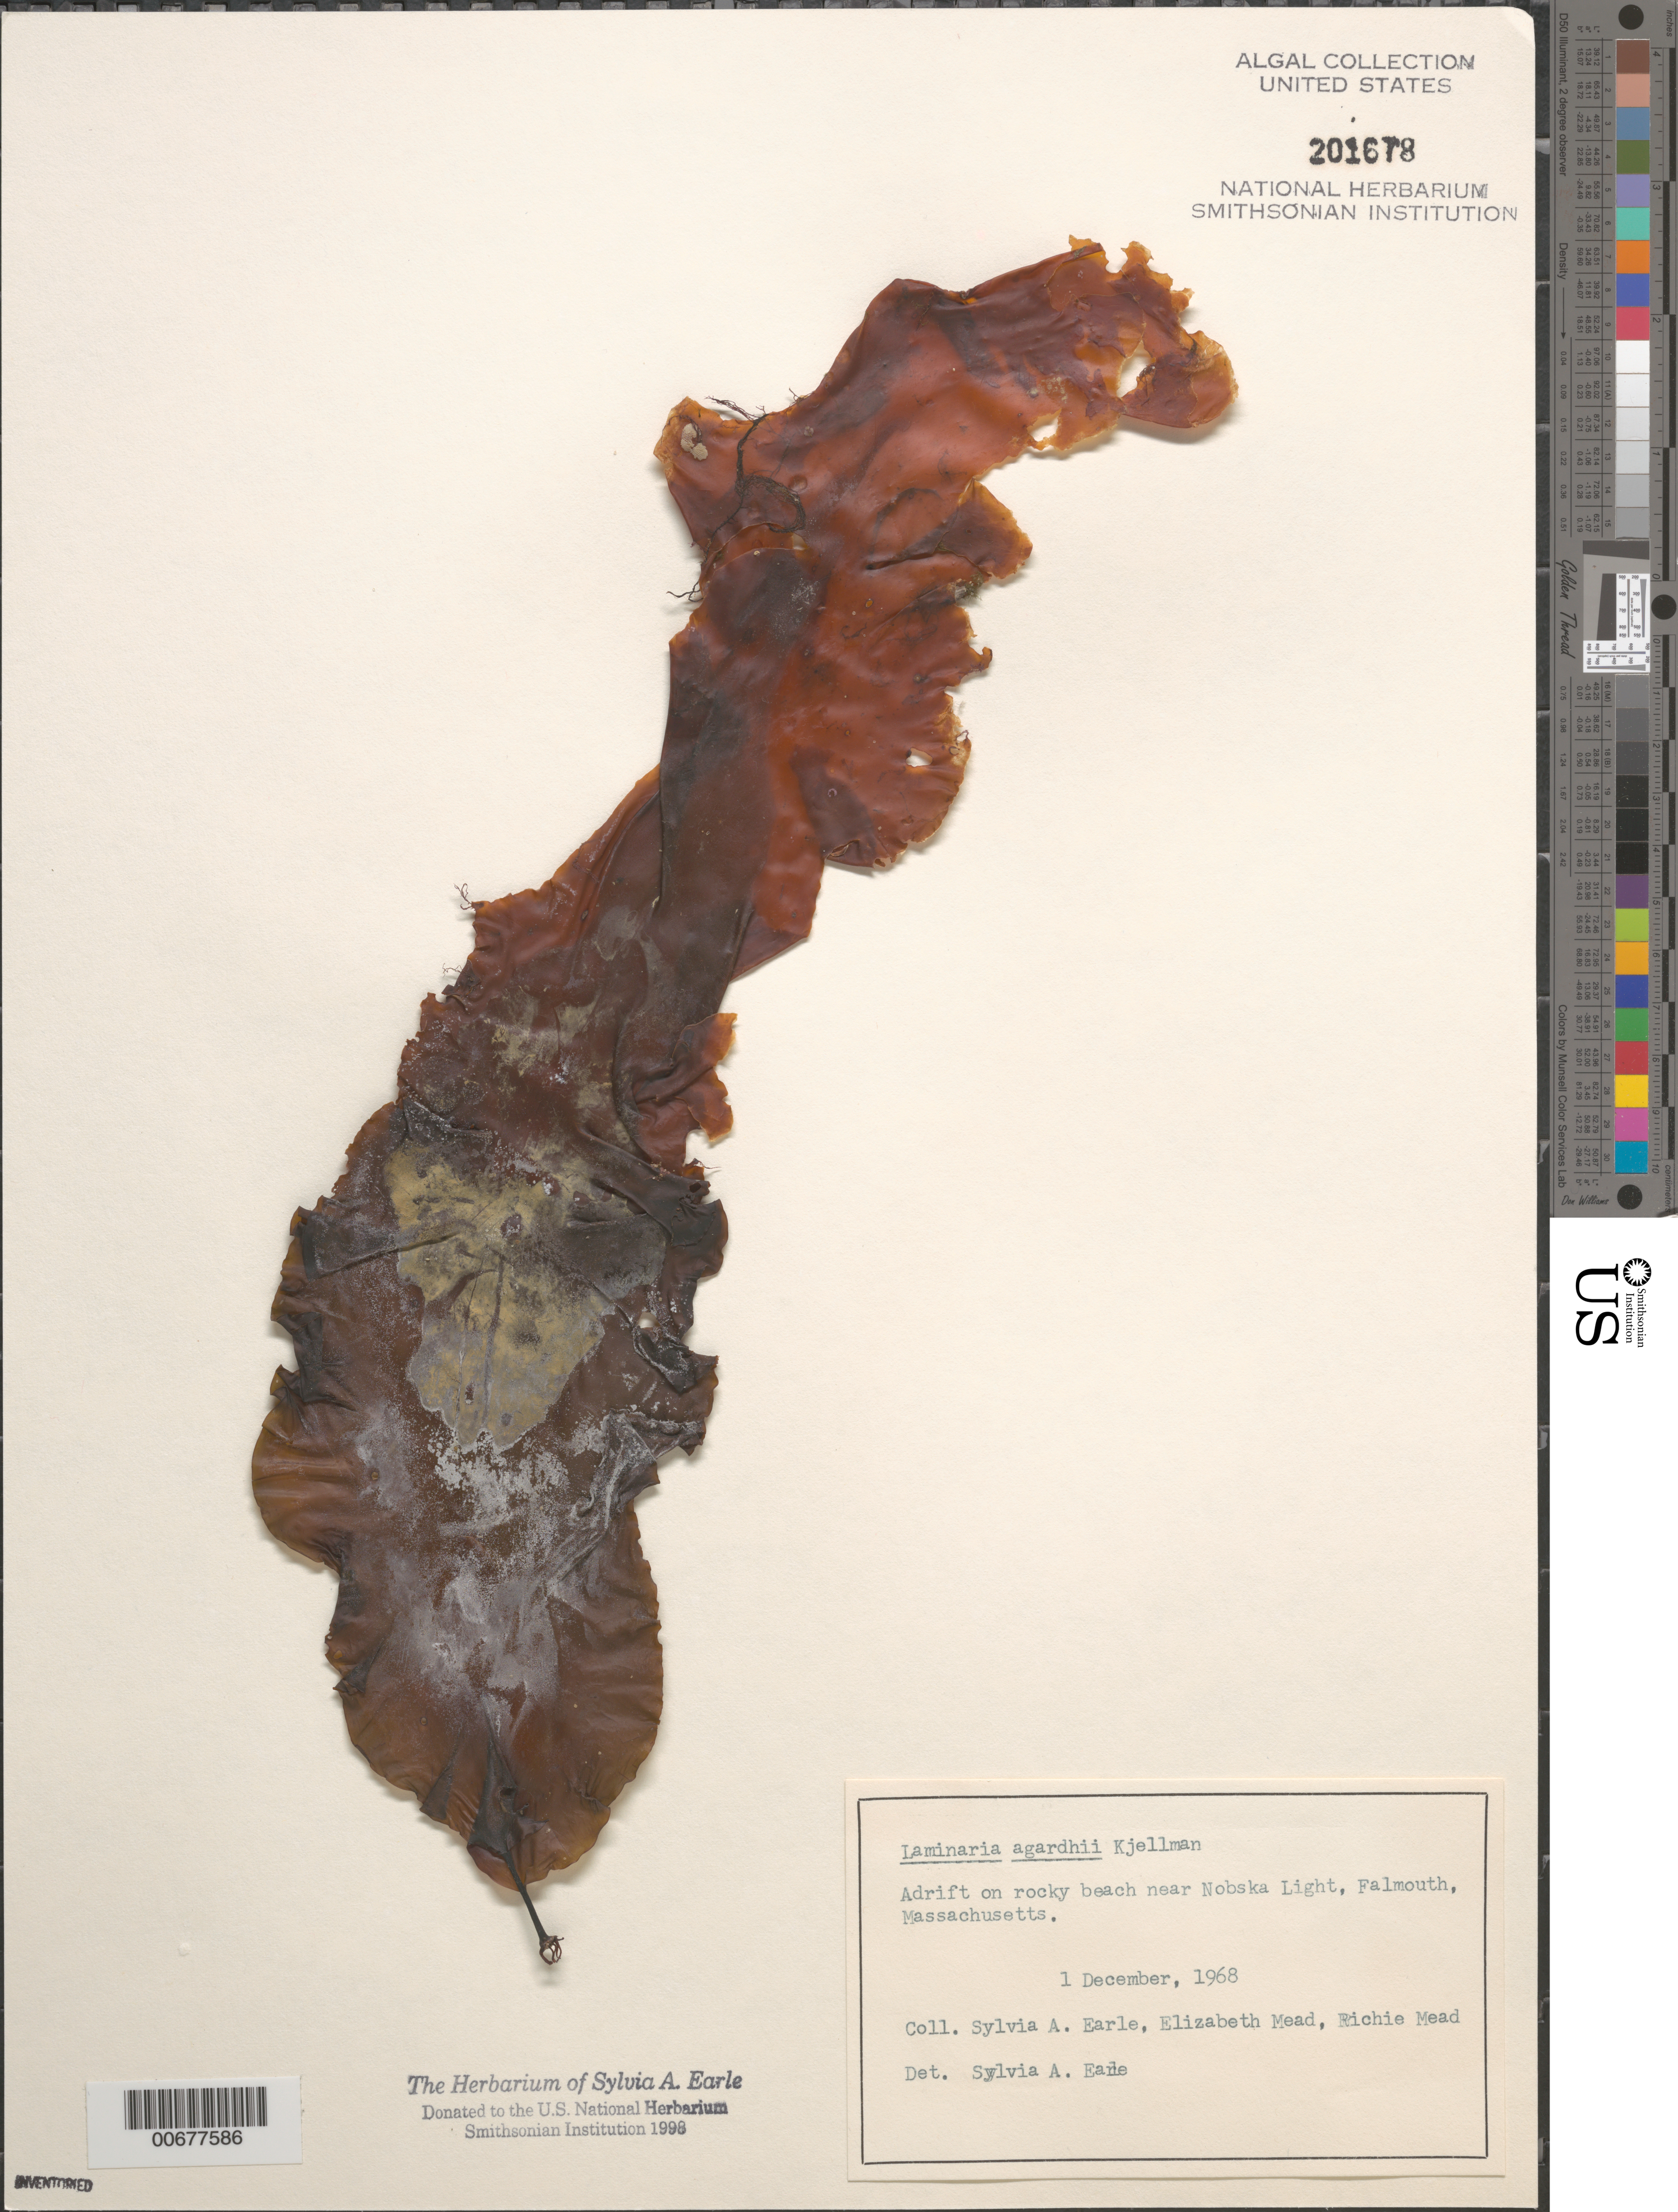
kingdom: Chromista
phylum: Ochrophyta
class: Phaeophyceae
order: Laminariales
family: Laminariaceae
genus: Saccharina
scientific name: Saccharina latissima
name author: C.E. Lane et al.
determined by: Algae name updating Project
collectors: S. A. Earle, E. Mead & R. Mead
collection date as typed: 01 Dec 1968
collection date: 1968-12-01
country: United States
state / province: Massachusetts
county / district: Barnstable County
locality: Falmouth, near Nobska Light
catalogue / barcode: US 201678